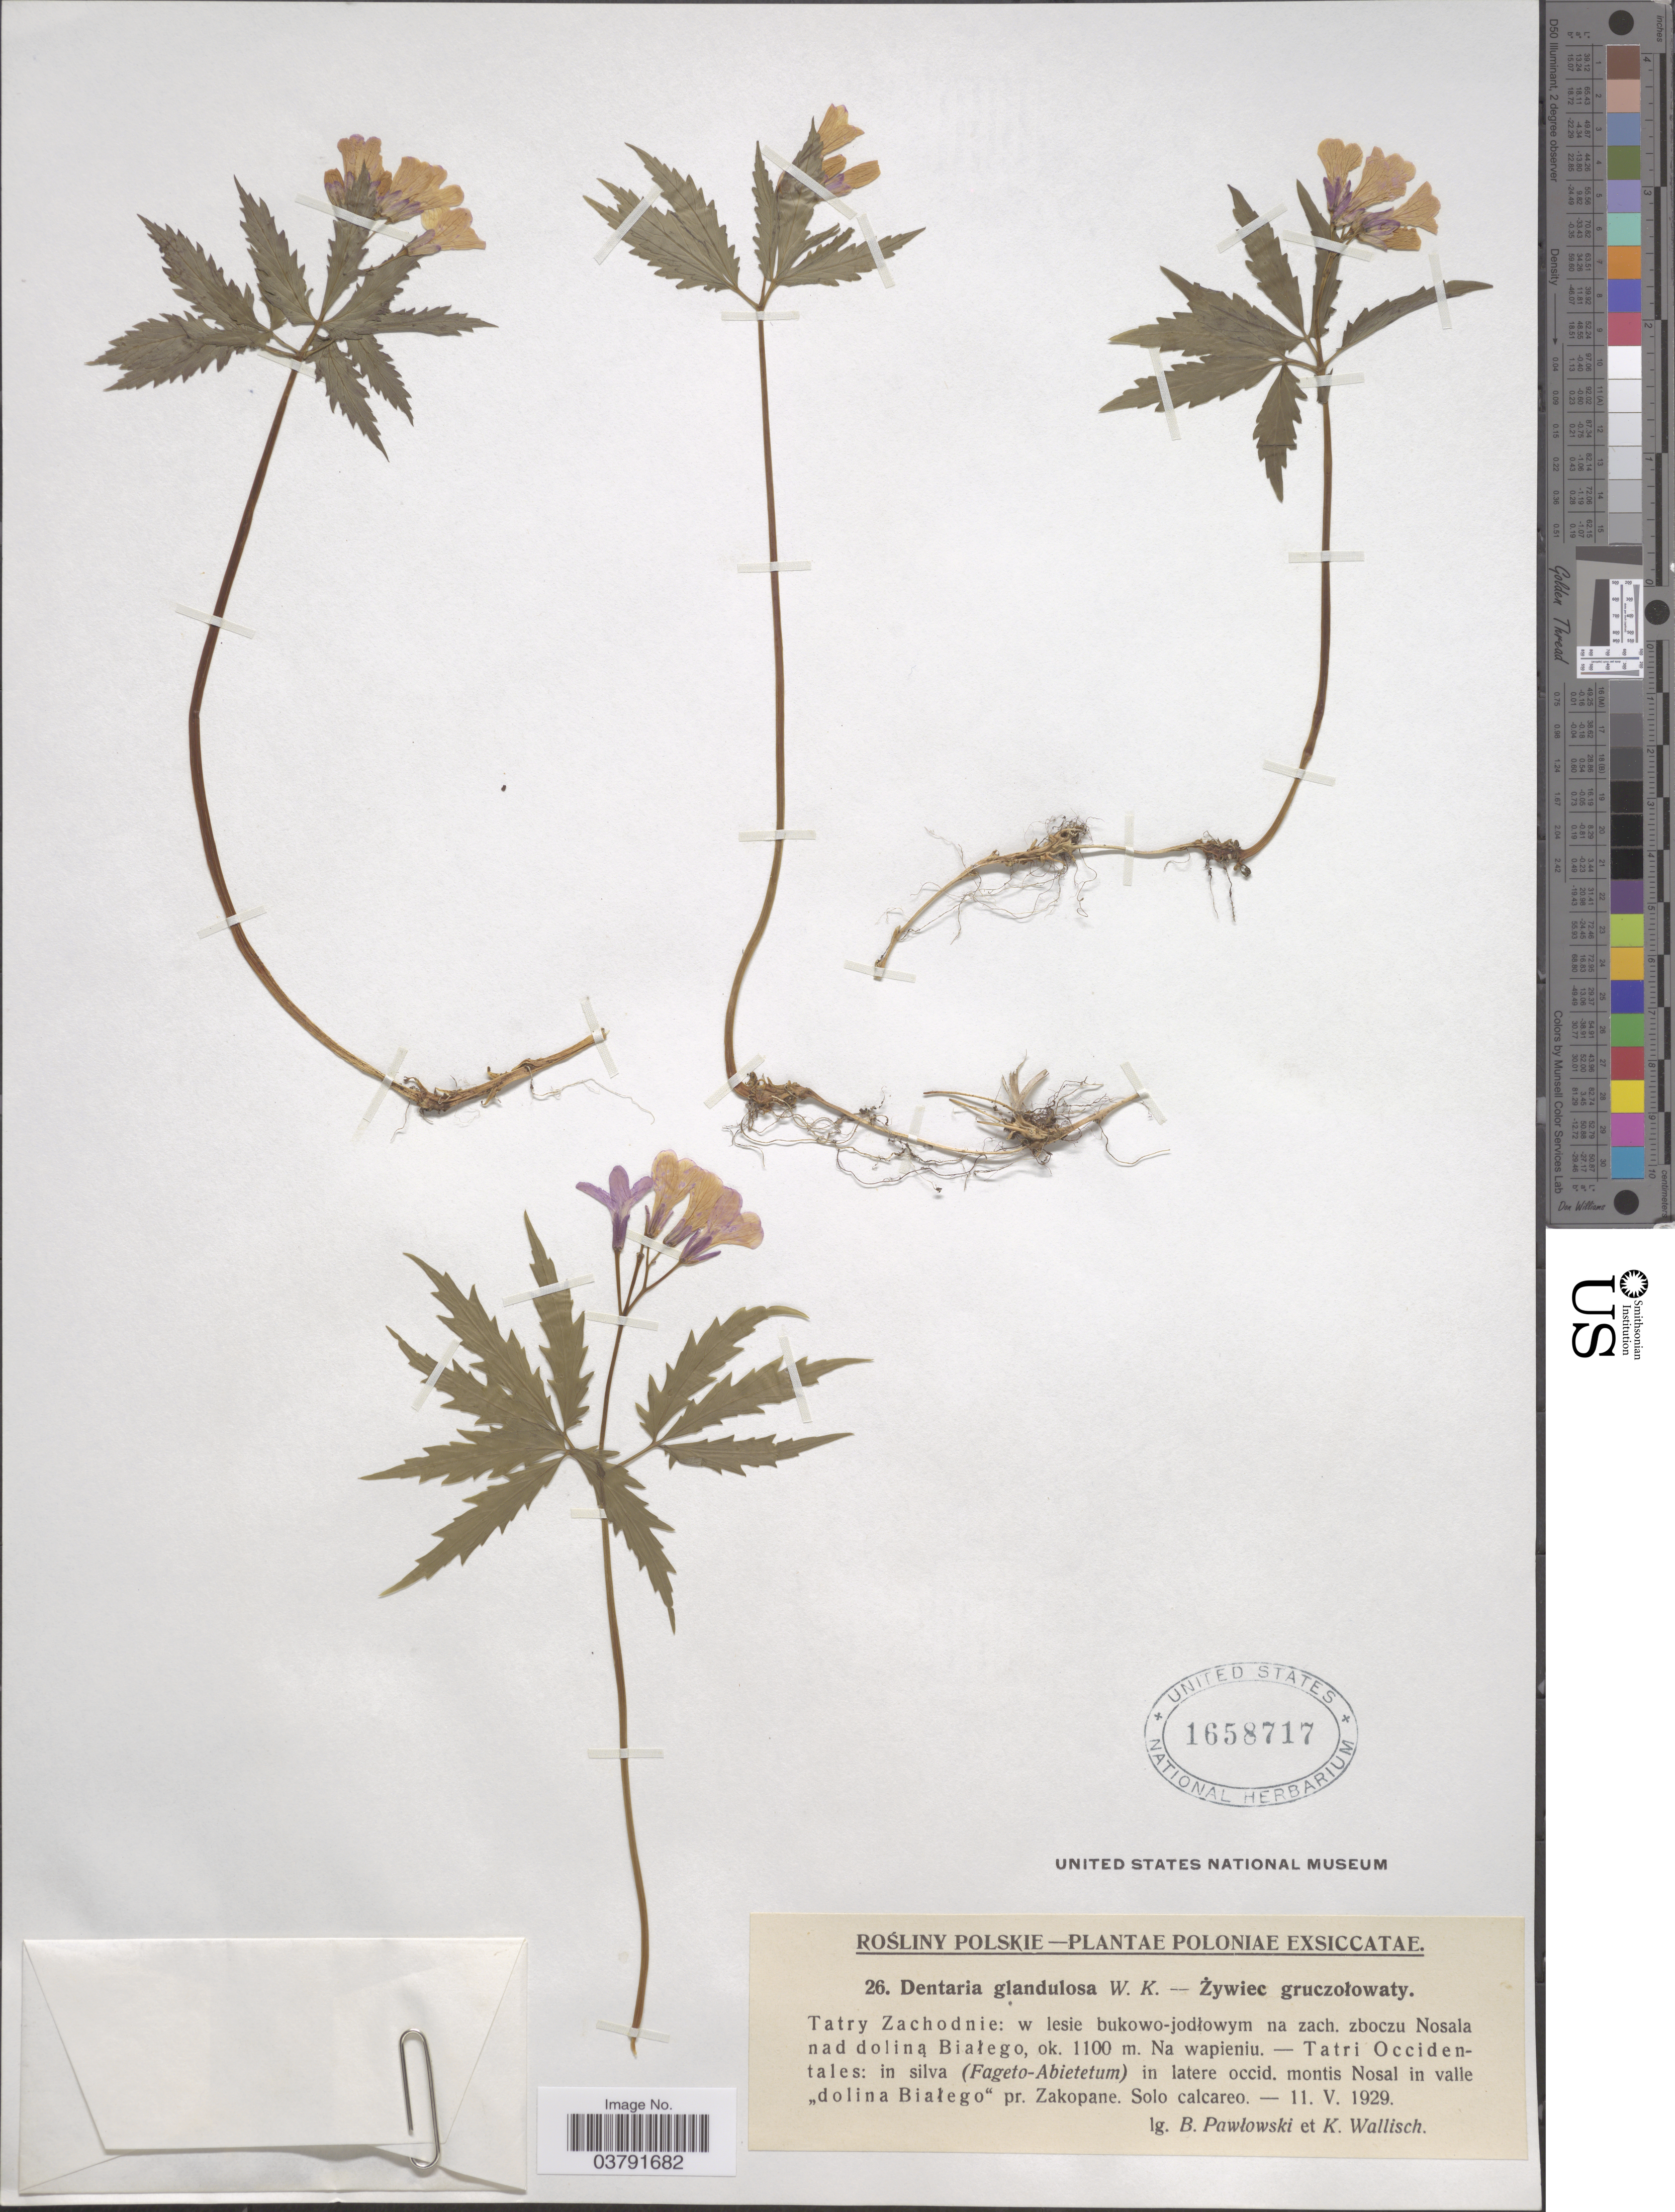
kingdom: Plantae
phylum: Tracheophyta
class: Magnoliopsida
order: Brassicales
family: Brassicaceae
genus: Dentaria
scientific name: Dentaria glandulosa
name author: Waldst. & Kit.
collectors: B. Pawlowski & k. wallisch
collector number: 26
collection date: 1929-05-11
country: Poland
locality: Poloniae Tatry Zachodnie: w lesie bukowo-jodlowym na zach. zboczu Nosala nad doliną Białego. Na wapieniu. Tatri Occidental: in silva (Fageto-Abietetum) in latere occid. montis Nosal in valle "dolina Białego" pr. zakopane. Solo calcareo.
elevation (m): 1100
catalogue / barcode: US 1658717